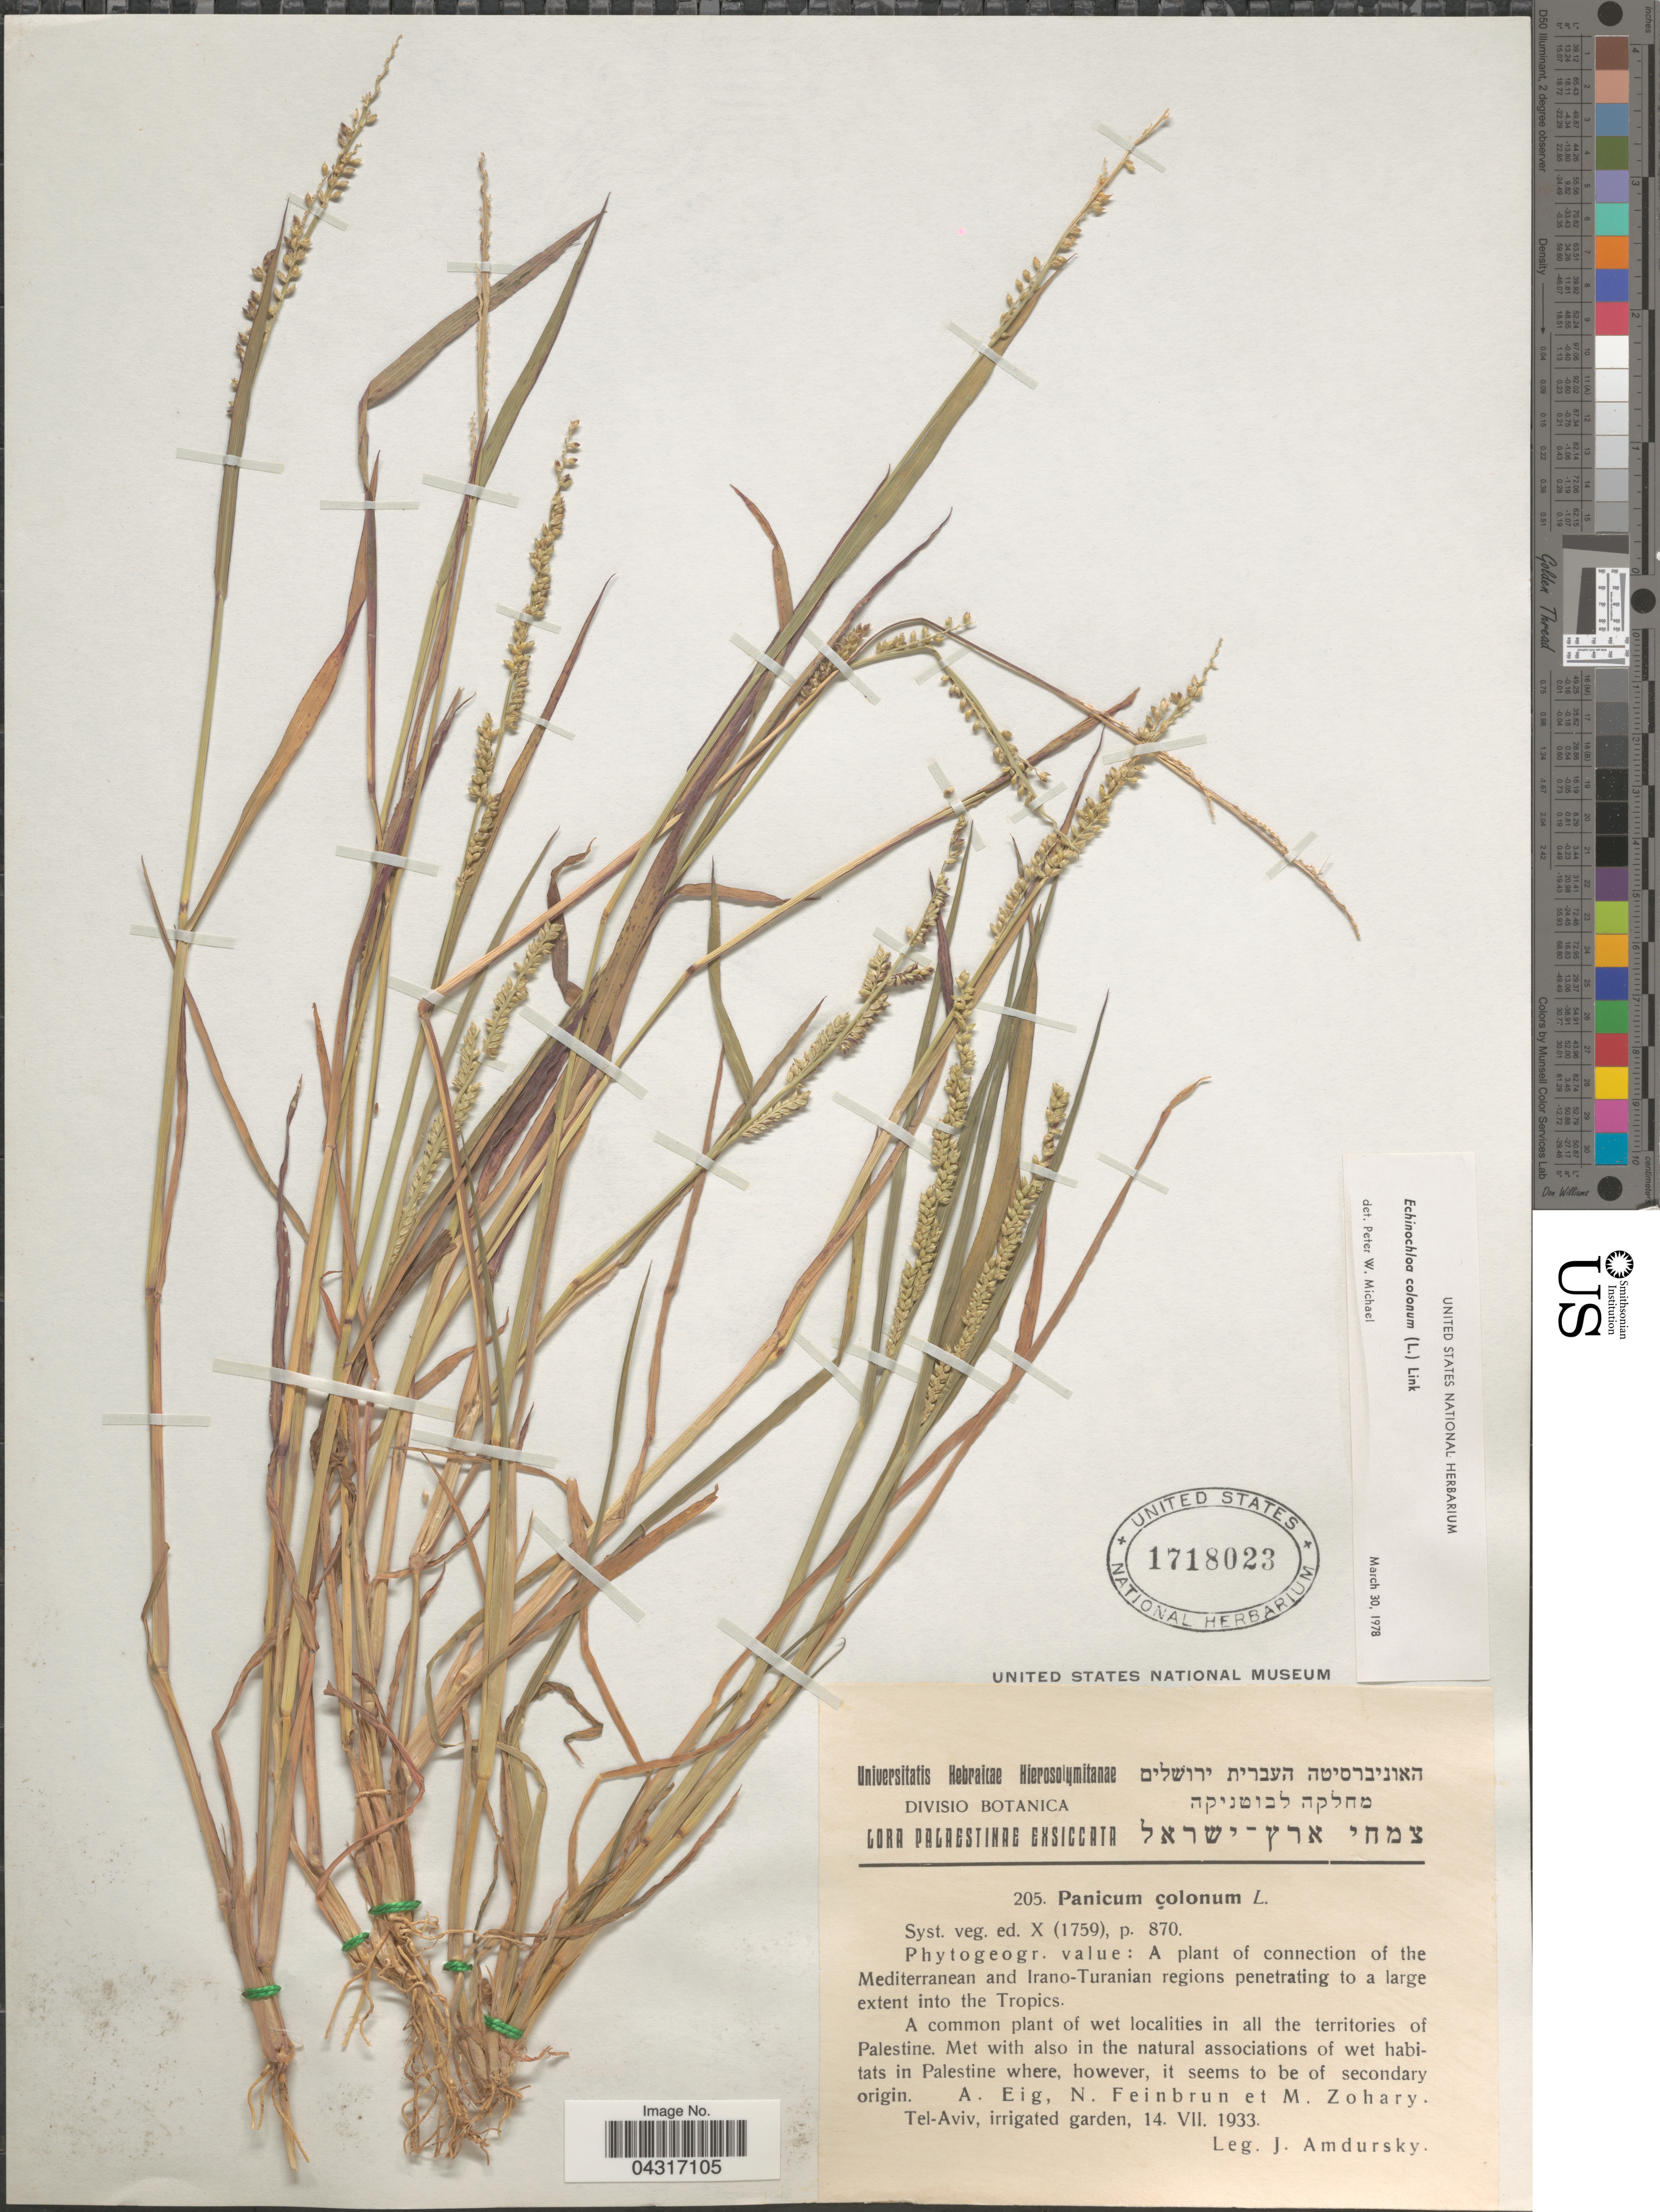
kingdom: Plantae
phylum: Tracheophyta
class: Liliopsida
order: Poales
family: Poaceae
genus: Echinochloa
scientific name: Echinochloa colona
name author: (L.) Link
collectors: I. Amdursky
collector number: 205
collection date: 1933-07-14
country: Israel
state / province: Tel Aviv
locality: Palaestinae. Tel-Aviv, irrigated garden.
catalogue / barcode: US 1718023